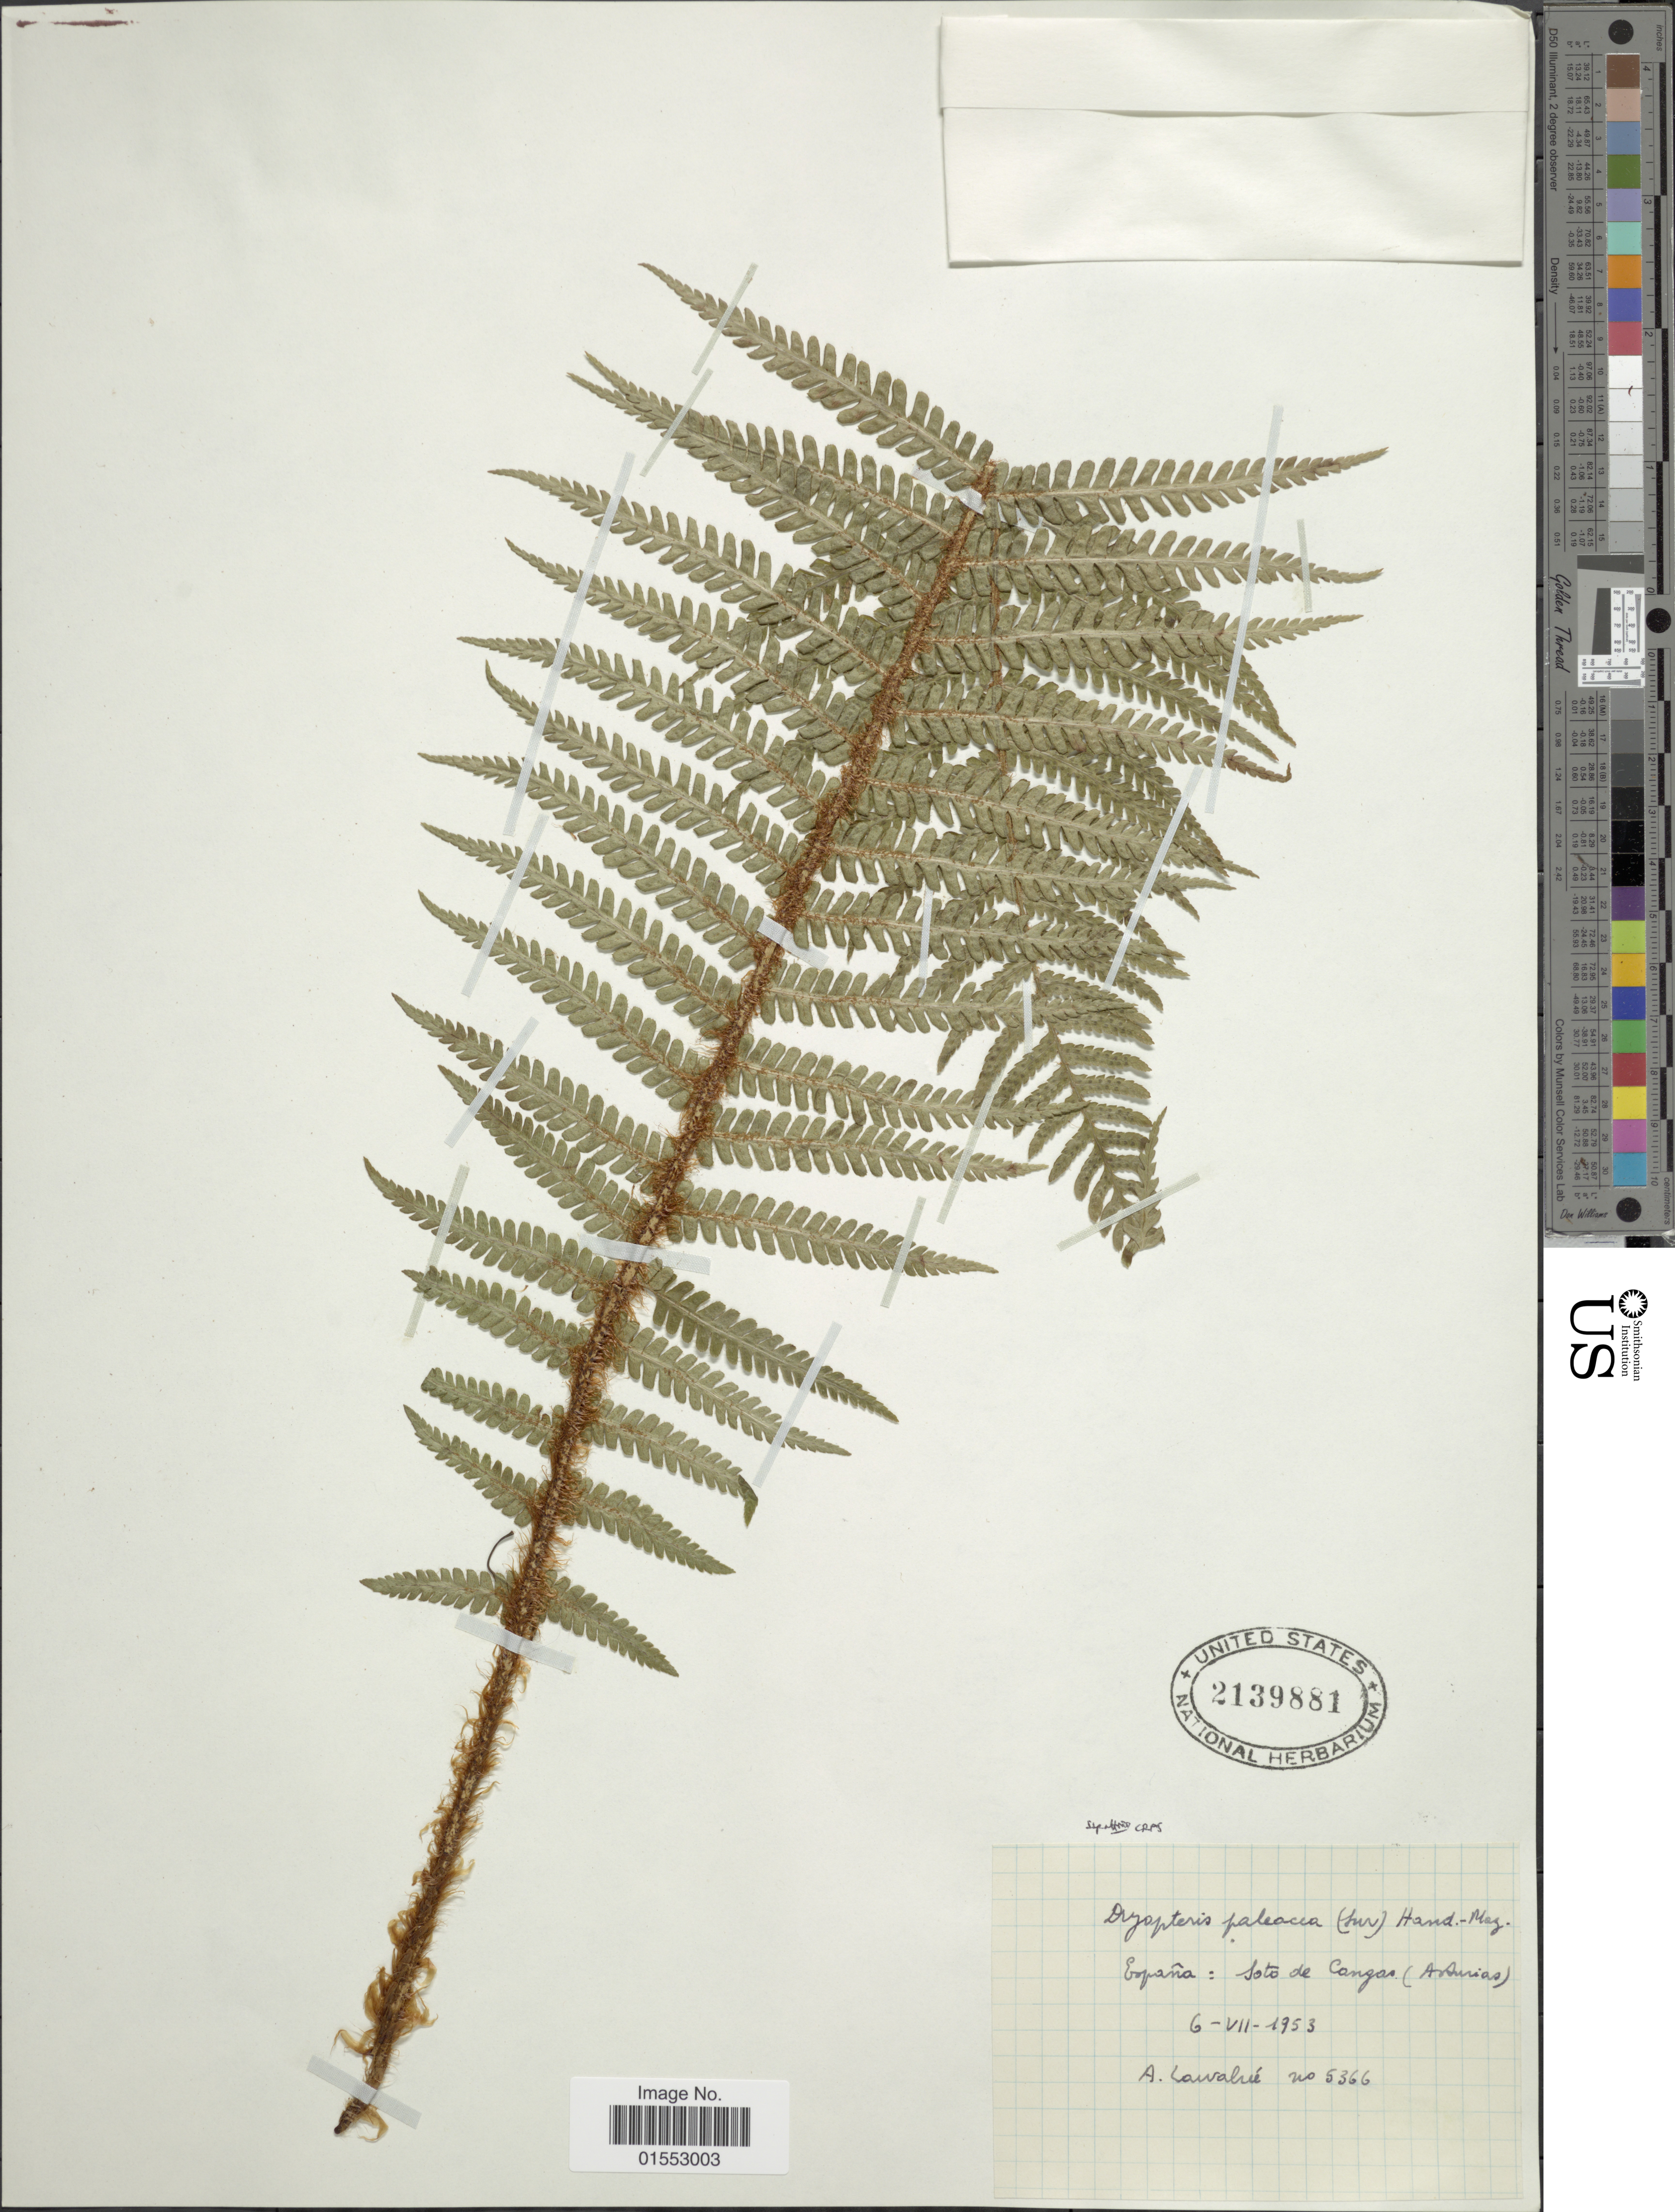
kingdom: Plantae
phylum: Tracheophyta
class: Polypodiopsida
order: Polypodiales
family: Dryopteridaceae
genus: Dryopteris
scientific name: Dryopteris affinis subsp. affinis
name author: (Lowe) Fraser-Jenk.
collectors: A. G. Lawalrée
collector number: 5366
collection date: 1953-07-06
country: Spain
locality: Espana: Soto de Cangas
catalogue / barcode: US 2139881